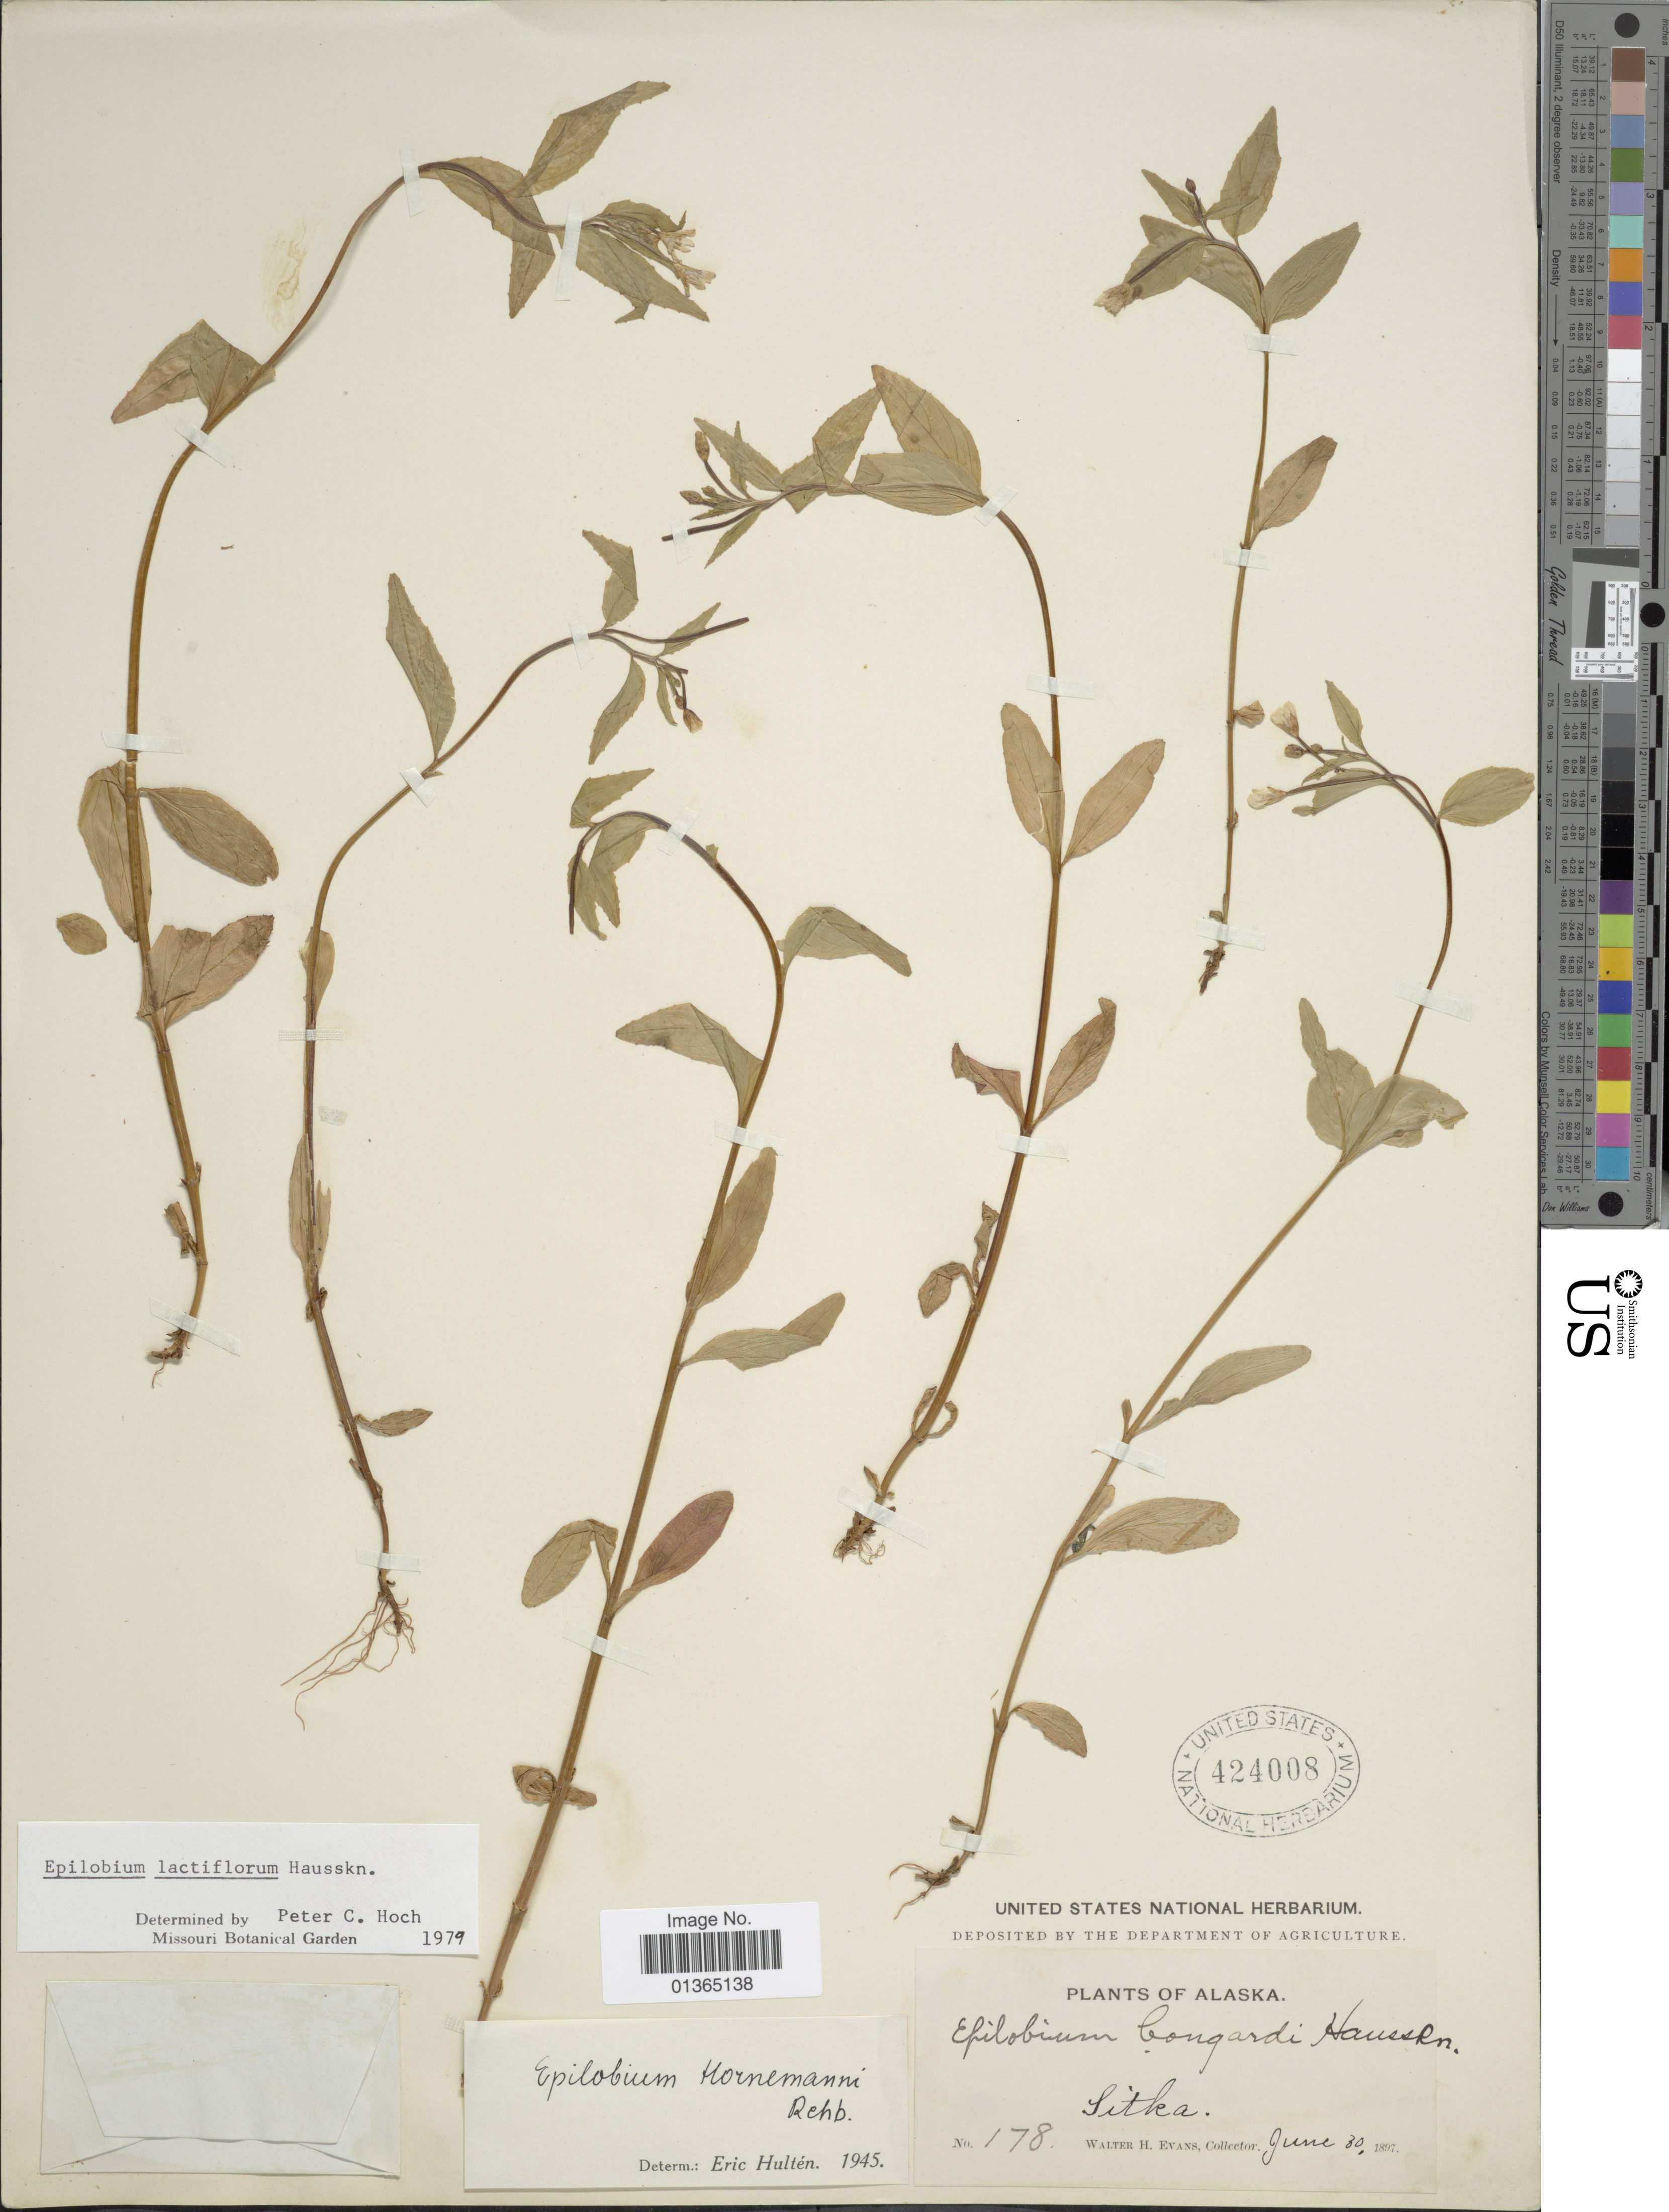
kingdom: Plantae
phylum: Tracheophyta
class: Magnoliopsida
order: Myrtales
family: Onagraceae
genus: Epilobium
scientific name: Epilobium lactiflorum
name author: Hausskn.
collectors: W. H. Evans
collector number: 178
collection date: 1897-06-30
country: United States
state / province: Alaska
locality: Sitka.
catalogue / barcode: US 424008